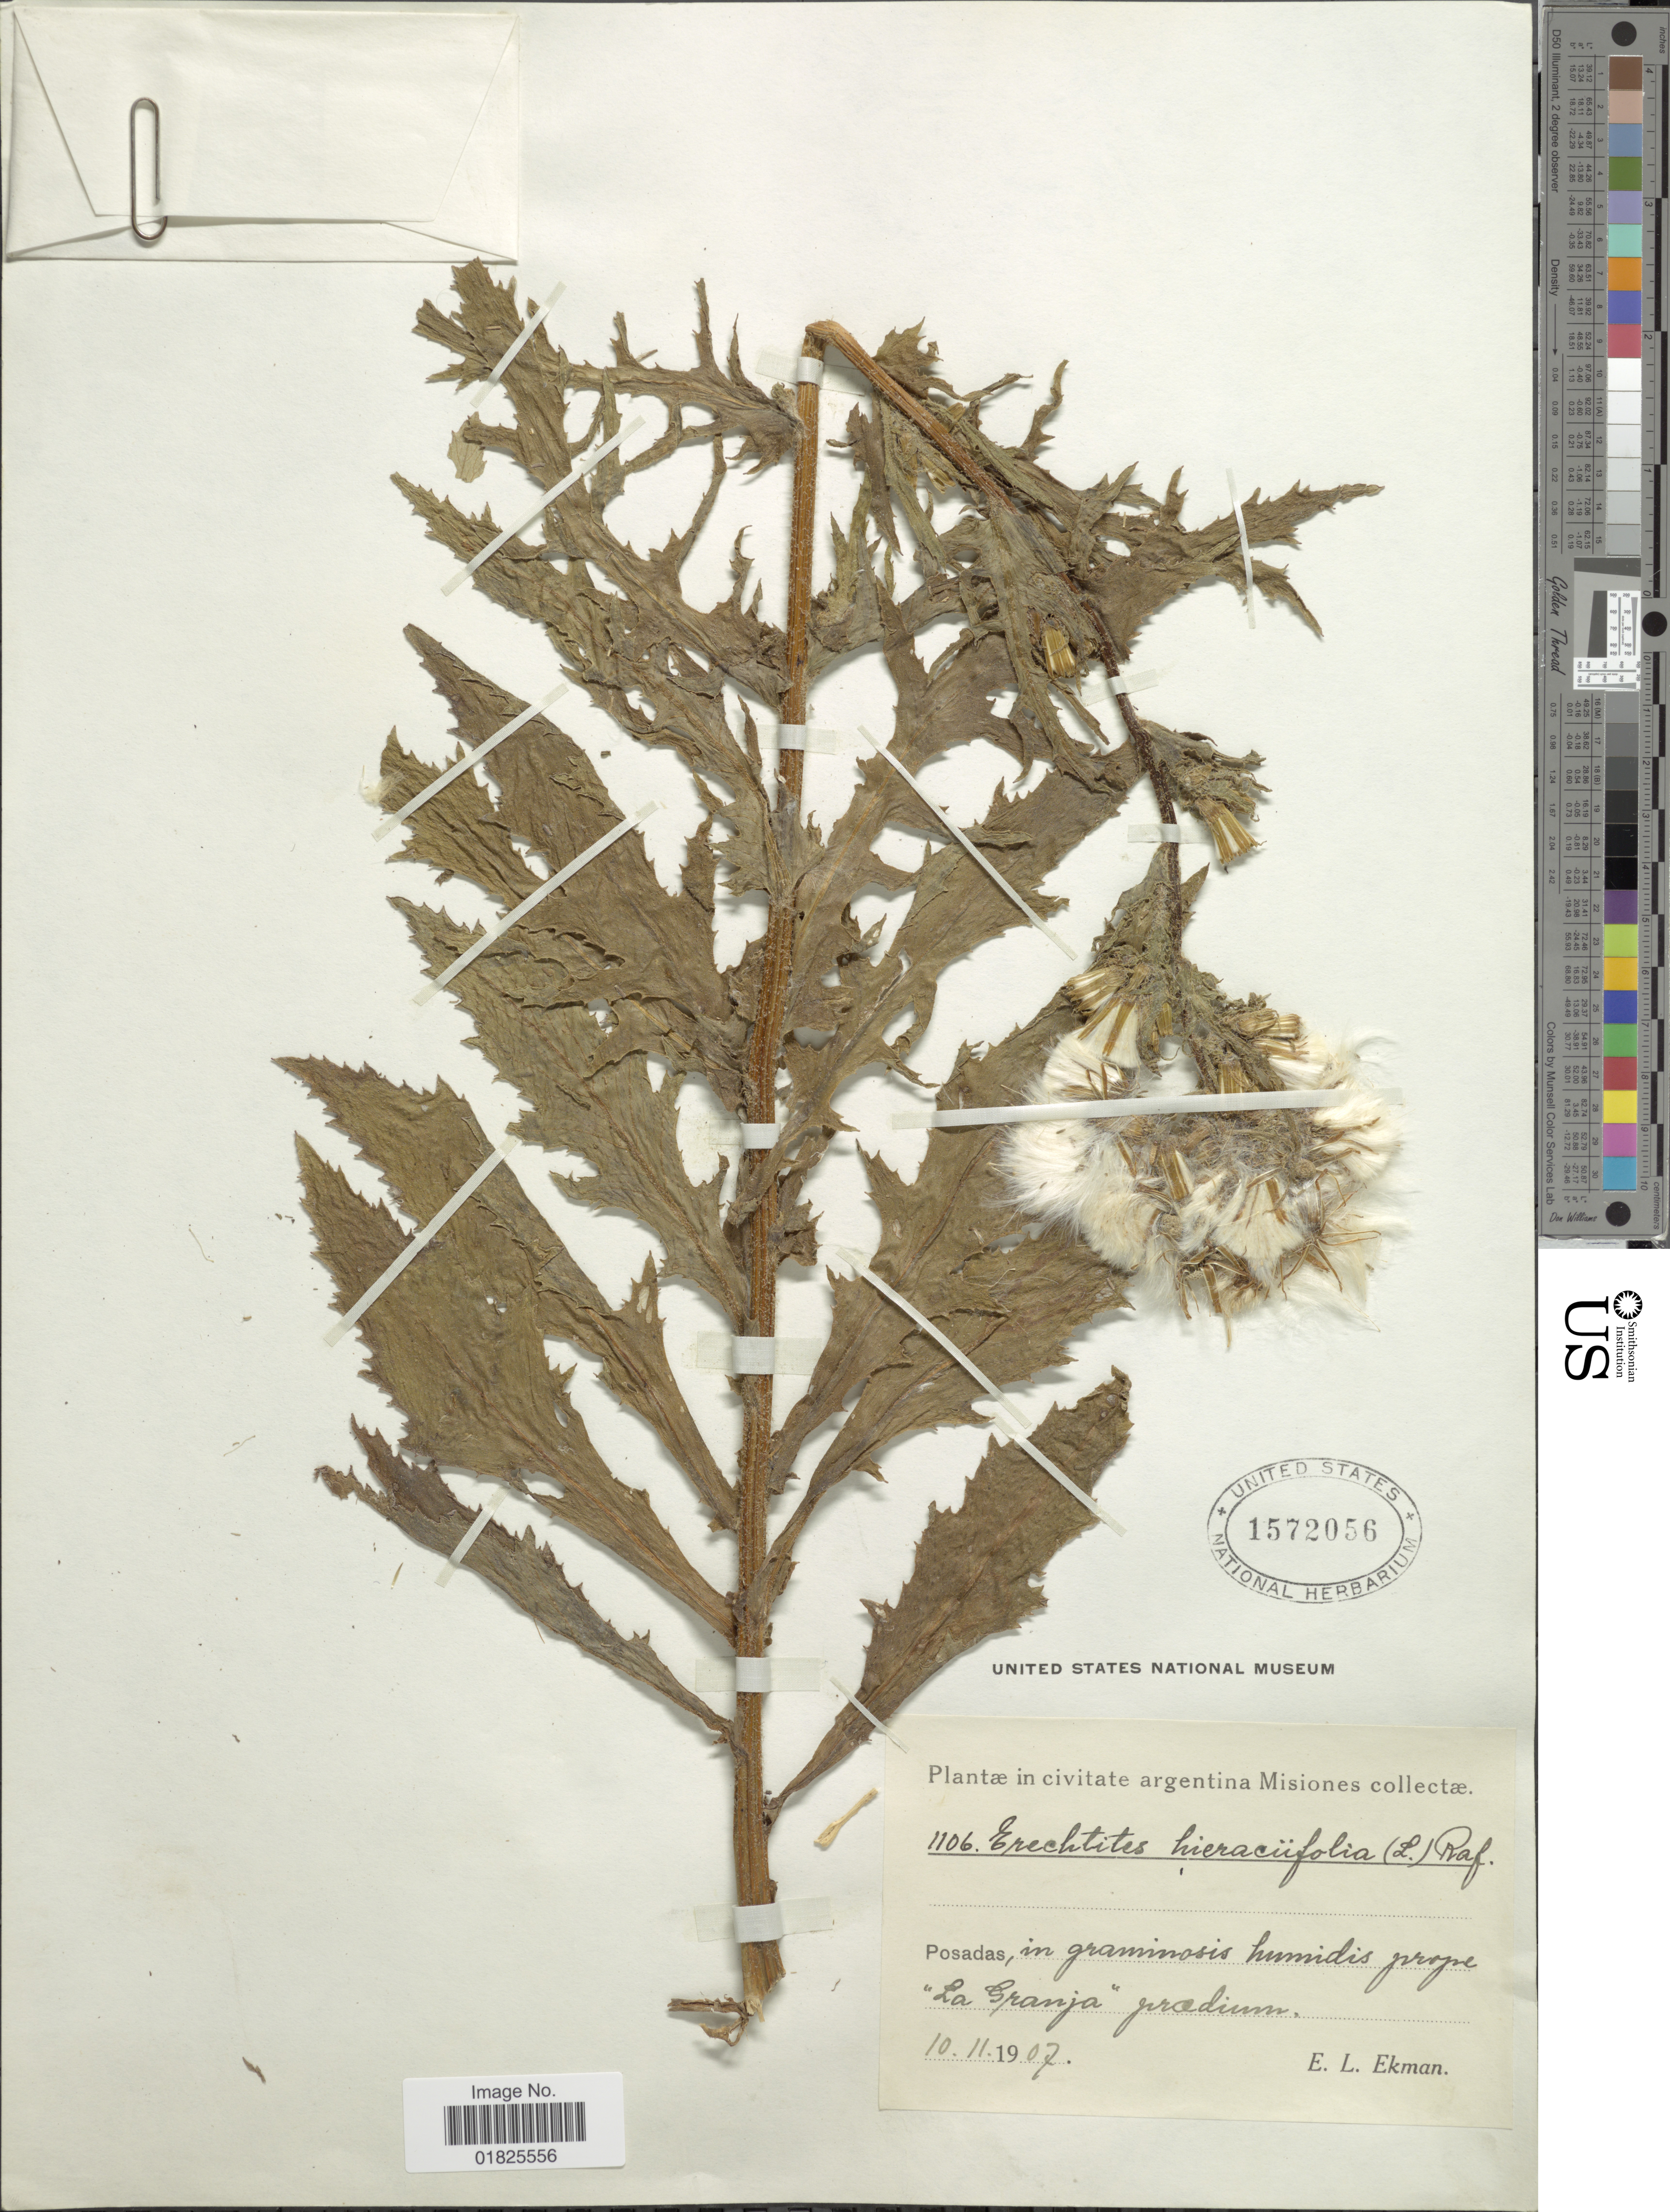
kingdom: Plantae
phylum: Tracheophyta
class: Magnoliopsida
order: Asterales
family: Asteraceae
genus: Erechtites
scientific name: Erechtites hieraciifolius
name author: (L.) Raf. ex DC.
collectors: E. L. Ekman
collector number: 1106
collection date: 1907-11-10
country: Argentina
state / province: Misiones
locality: Posadas, in graminosis humides prope "La Granja"praedium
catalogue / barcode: US 1572056